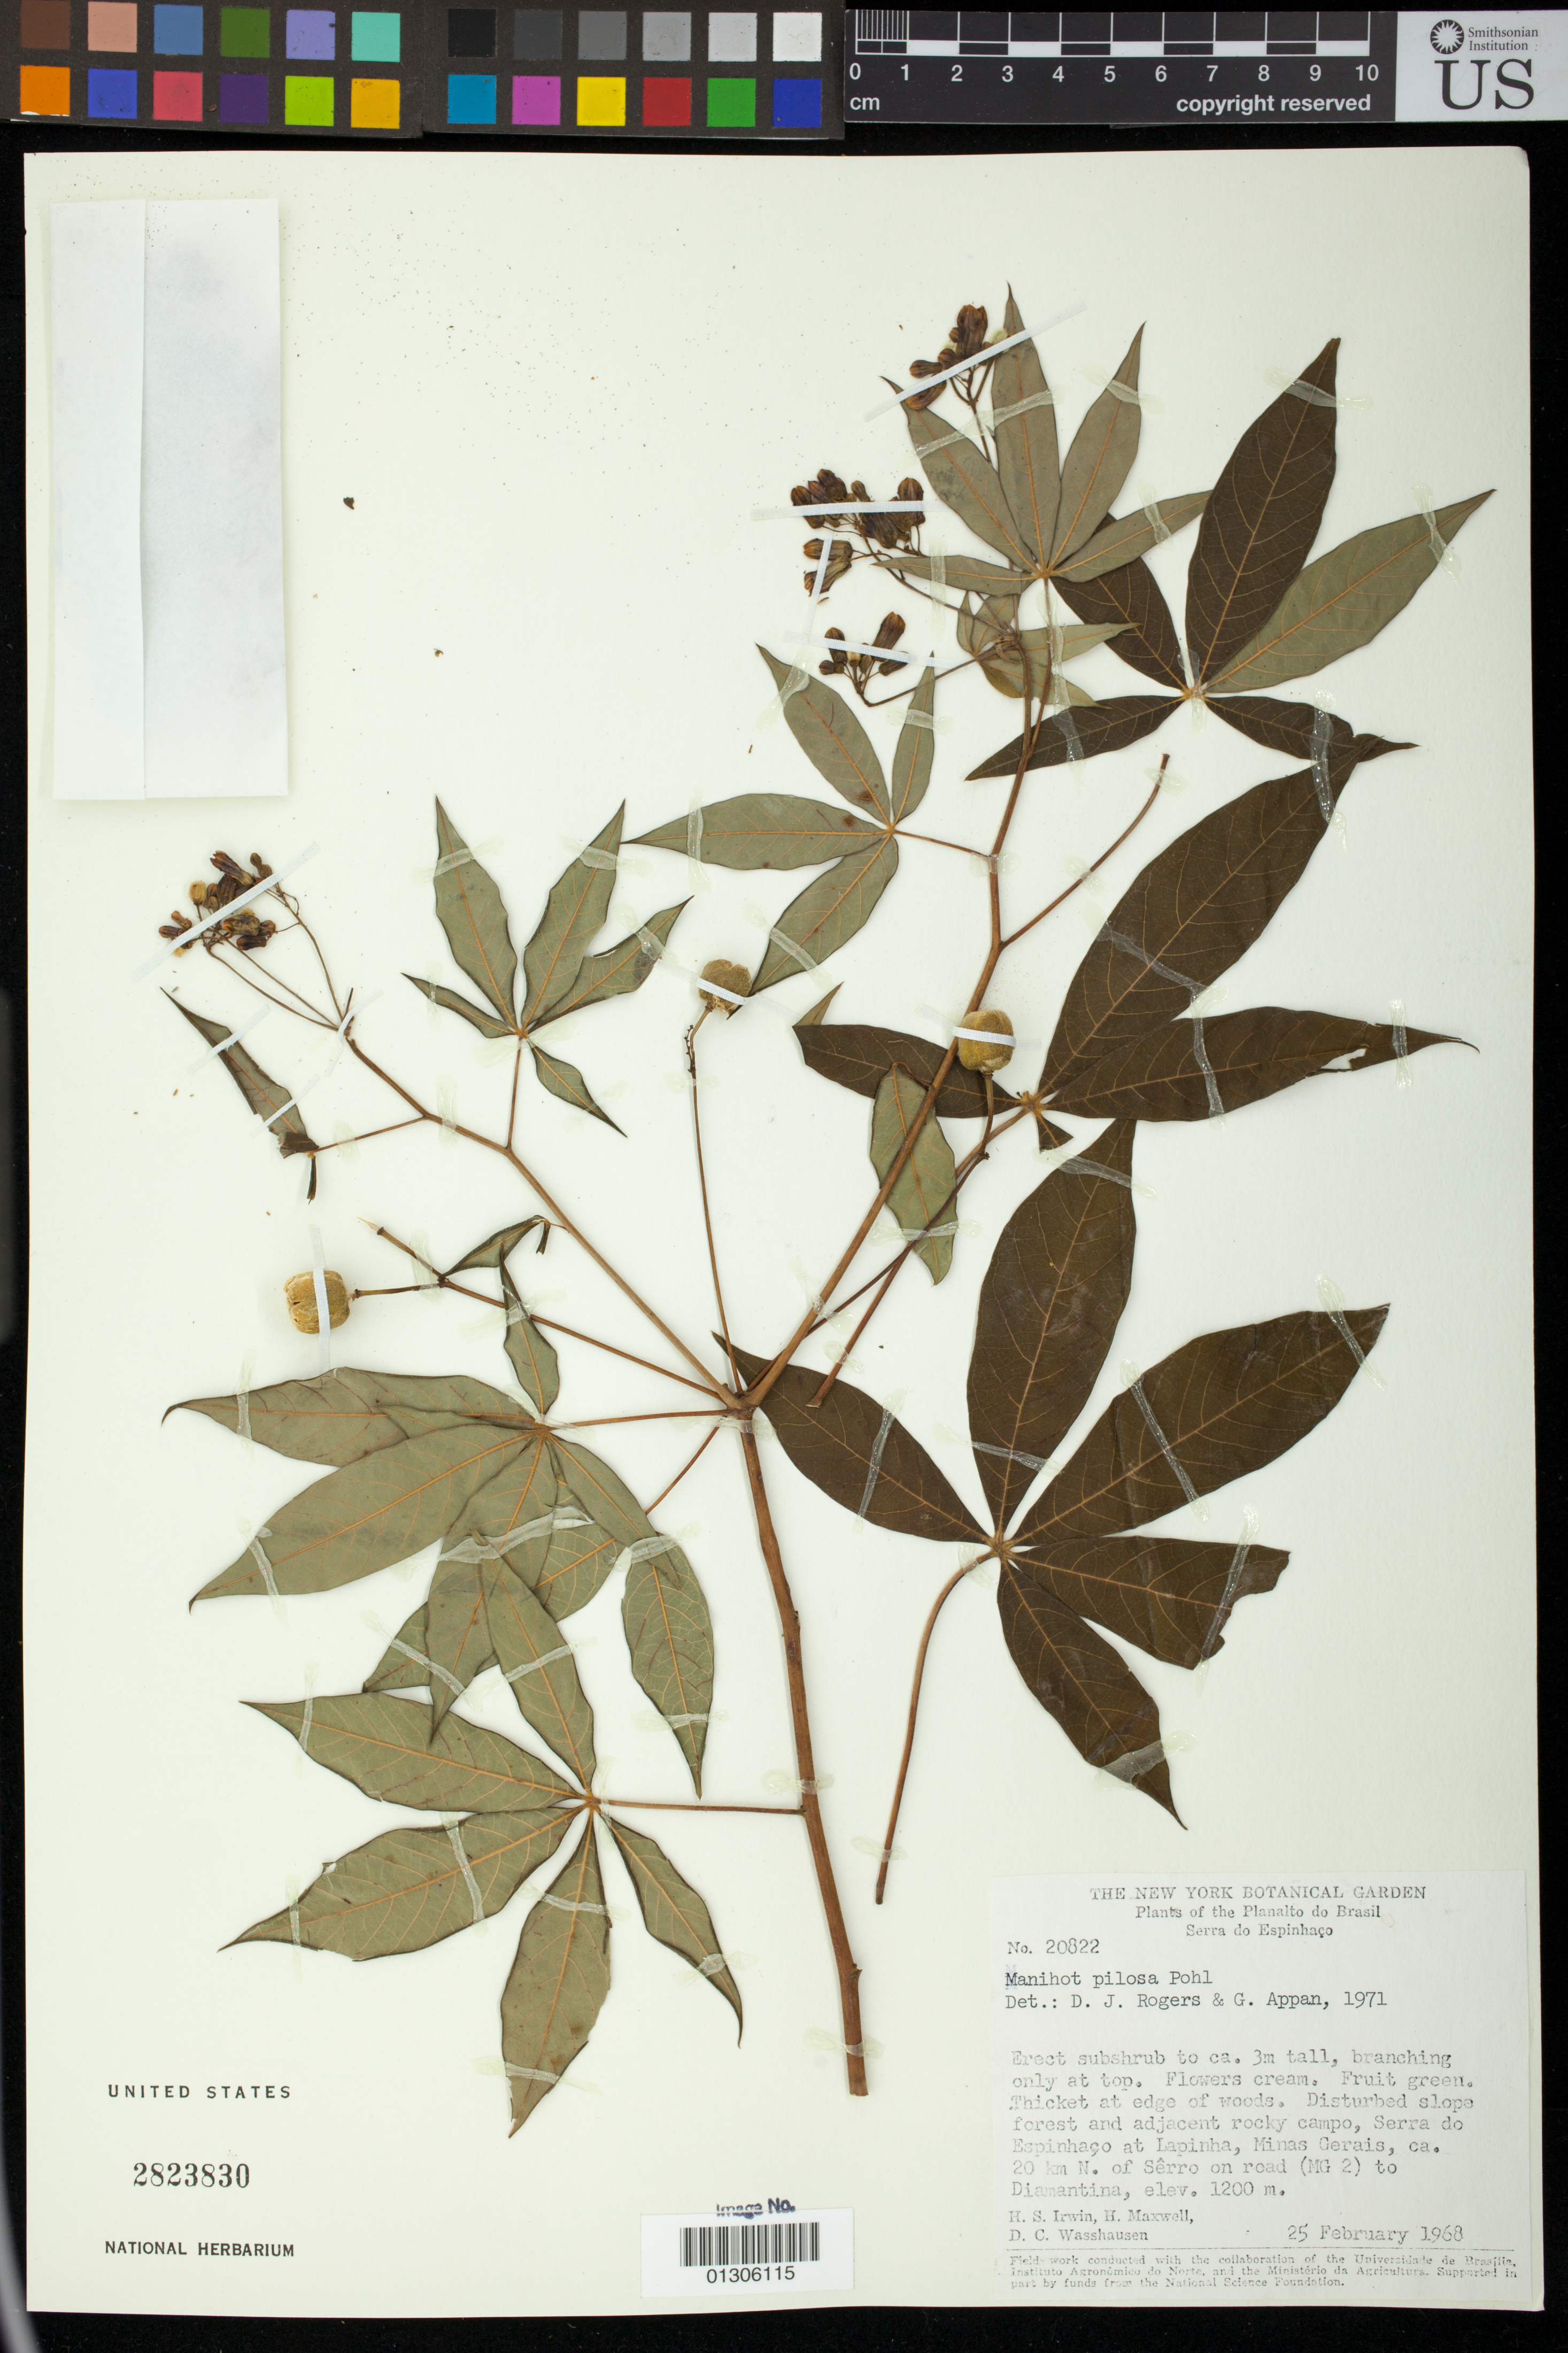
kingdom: Plantae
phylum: Tracheophyta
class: Magnoliopsida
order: Malpighiales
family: Euphorbiaceae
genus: Manihot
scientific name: Manihot pilosa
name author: Pohl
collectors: H. Irwin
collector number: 20822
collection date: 1968-02-25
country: Brazil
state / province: Minas Gerais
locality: Serra do Espinhaco, at Lapinha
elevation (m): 1200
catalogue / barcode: US 2823830